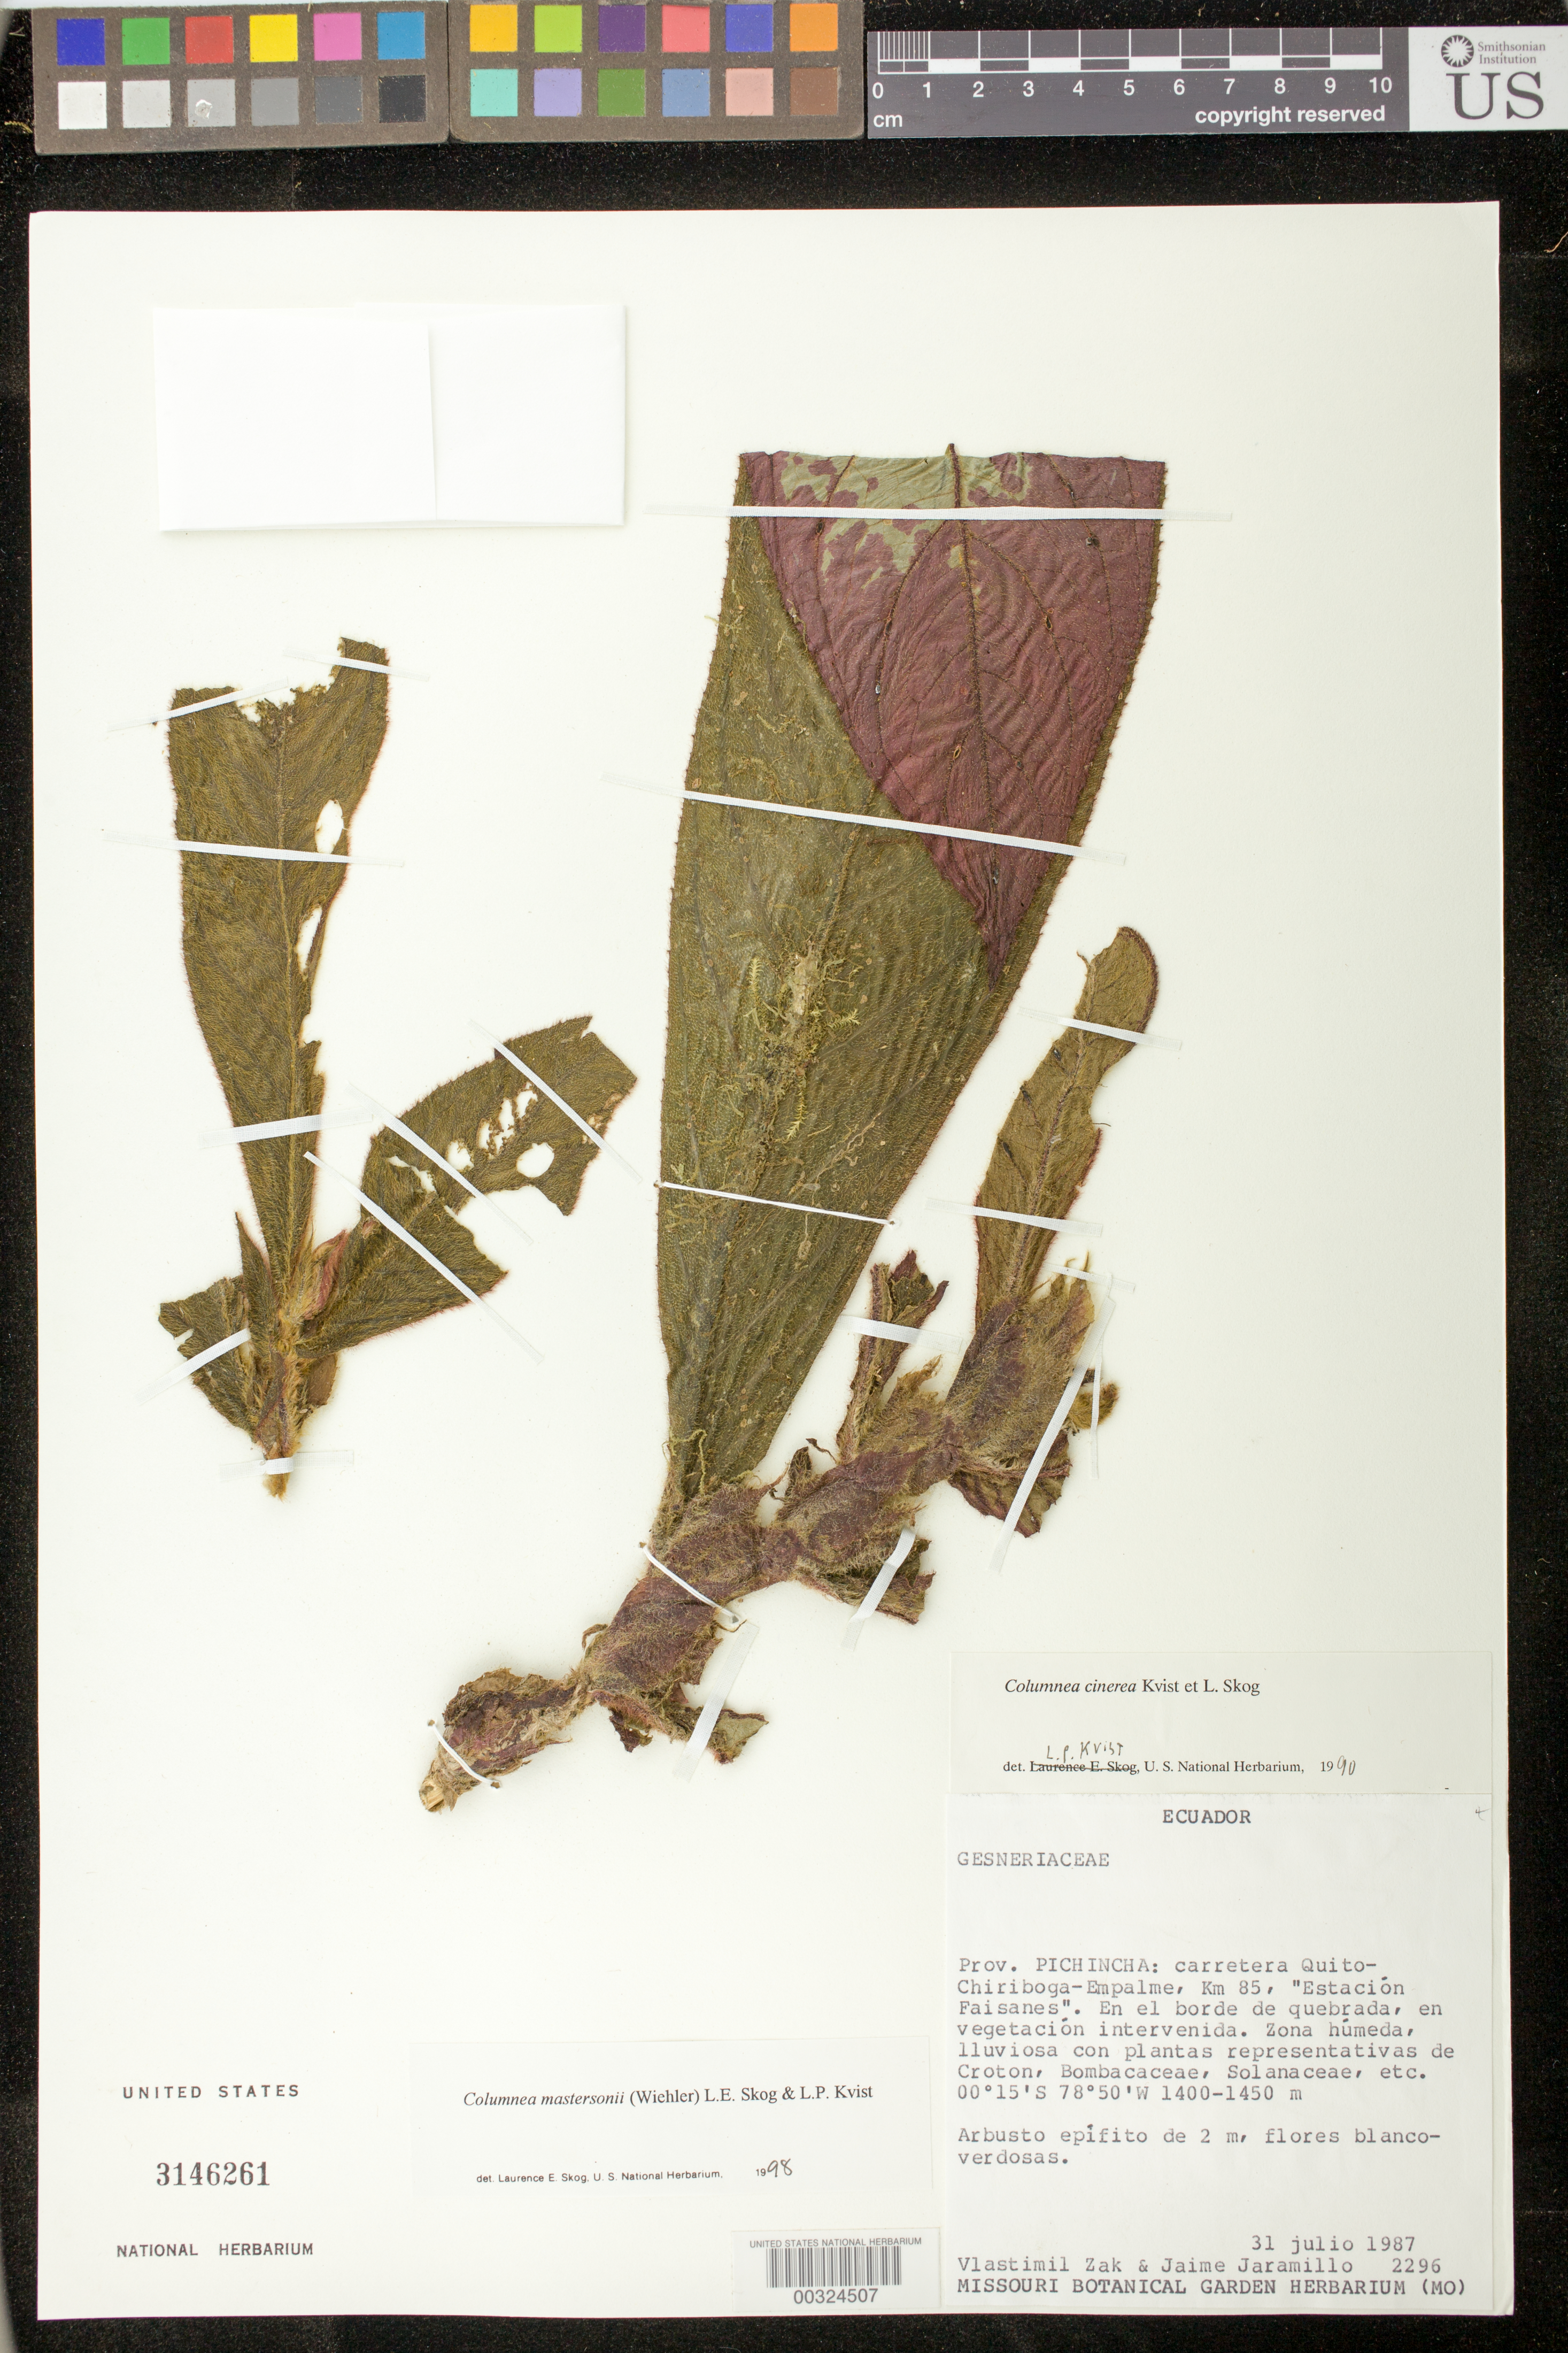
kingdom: Plantae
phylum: Tracheophyta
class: Magnoliopsida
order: Lamiales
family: Gesneriaceae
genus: Columnea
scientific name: Columnea mastersonii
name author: (Wiehler) L.E. Skog & L.P. Kvist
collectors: V. Zak & J. L. Jaramillo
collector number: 2296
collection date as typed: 31 Jul 1987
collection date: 1987-07-31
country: Ecuador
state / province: Pichincha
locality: Quito - Chiriboga - Empalme highway, km 85, "Estacion Faisanes"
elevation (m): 1400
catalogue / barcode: US 3146261